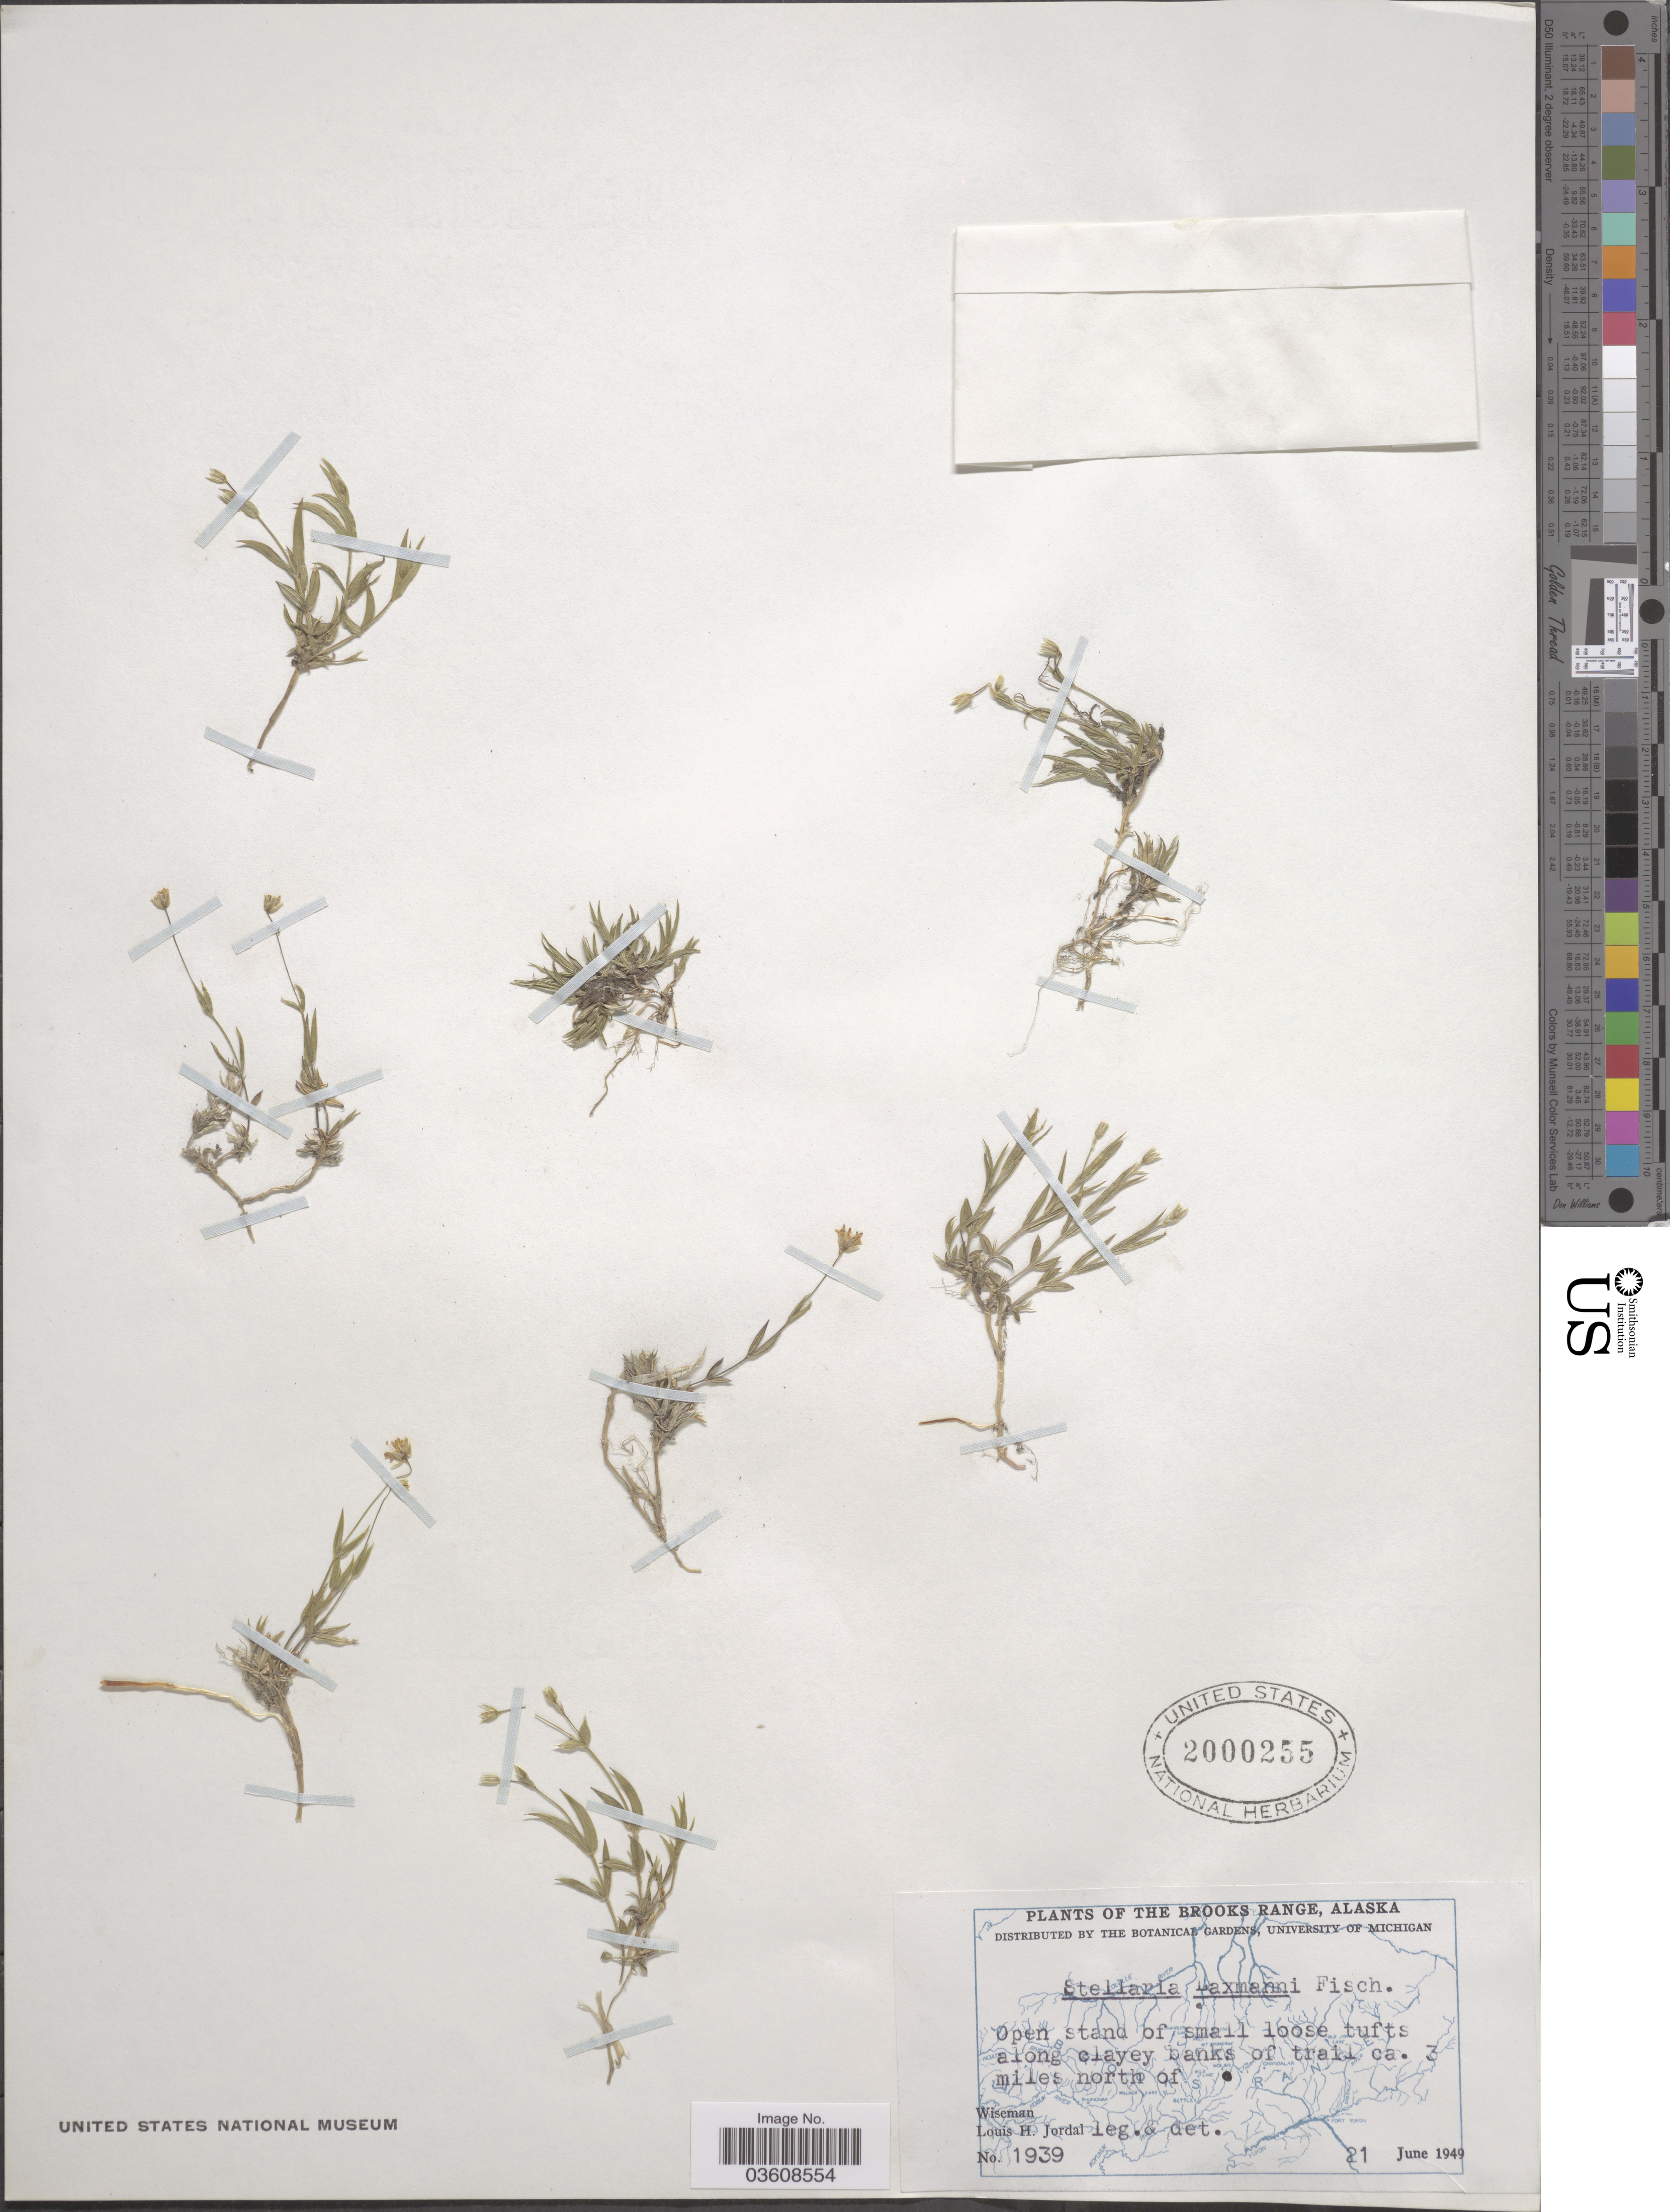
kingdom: Plantae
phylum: Tracheophyta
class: Magnoliopsida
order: Caryophyllales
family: Caryophyllaceae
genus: Stellaria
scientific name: Stellaria laxmannii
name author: Fisch. ex Ser.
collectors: L. Jordal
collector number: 1939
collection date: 1949-06-21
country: United States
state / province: Alaska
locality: The Brooks Range. Ca. 3 miles north of Wiseman.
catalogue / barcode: US 2000255